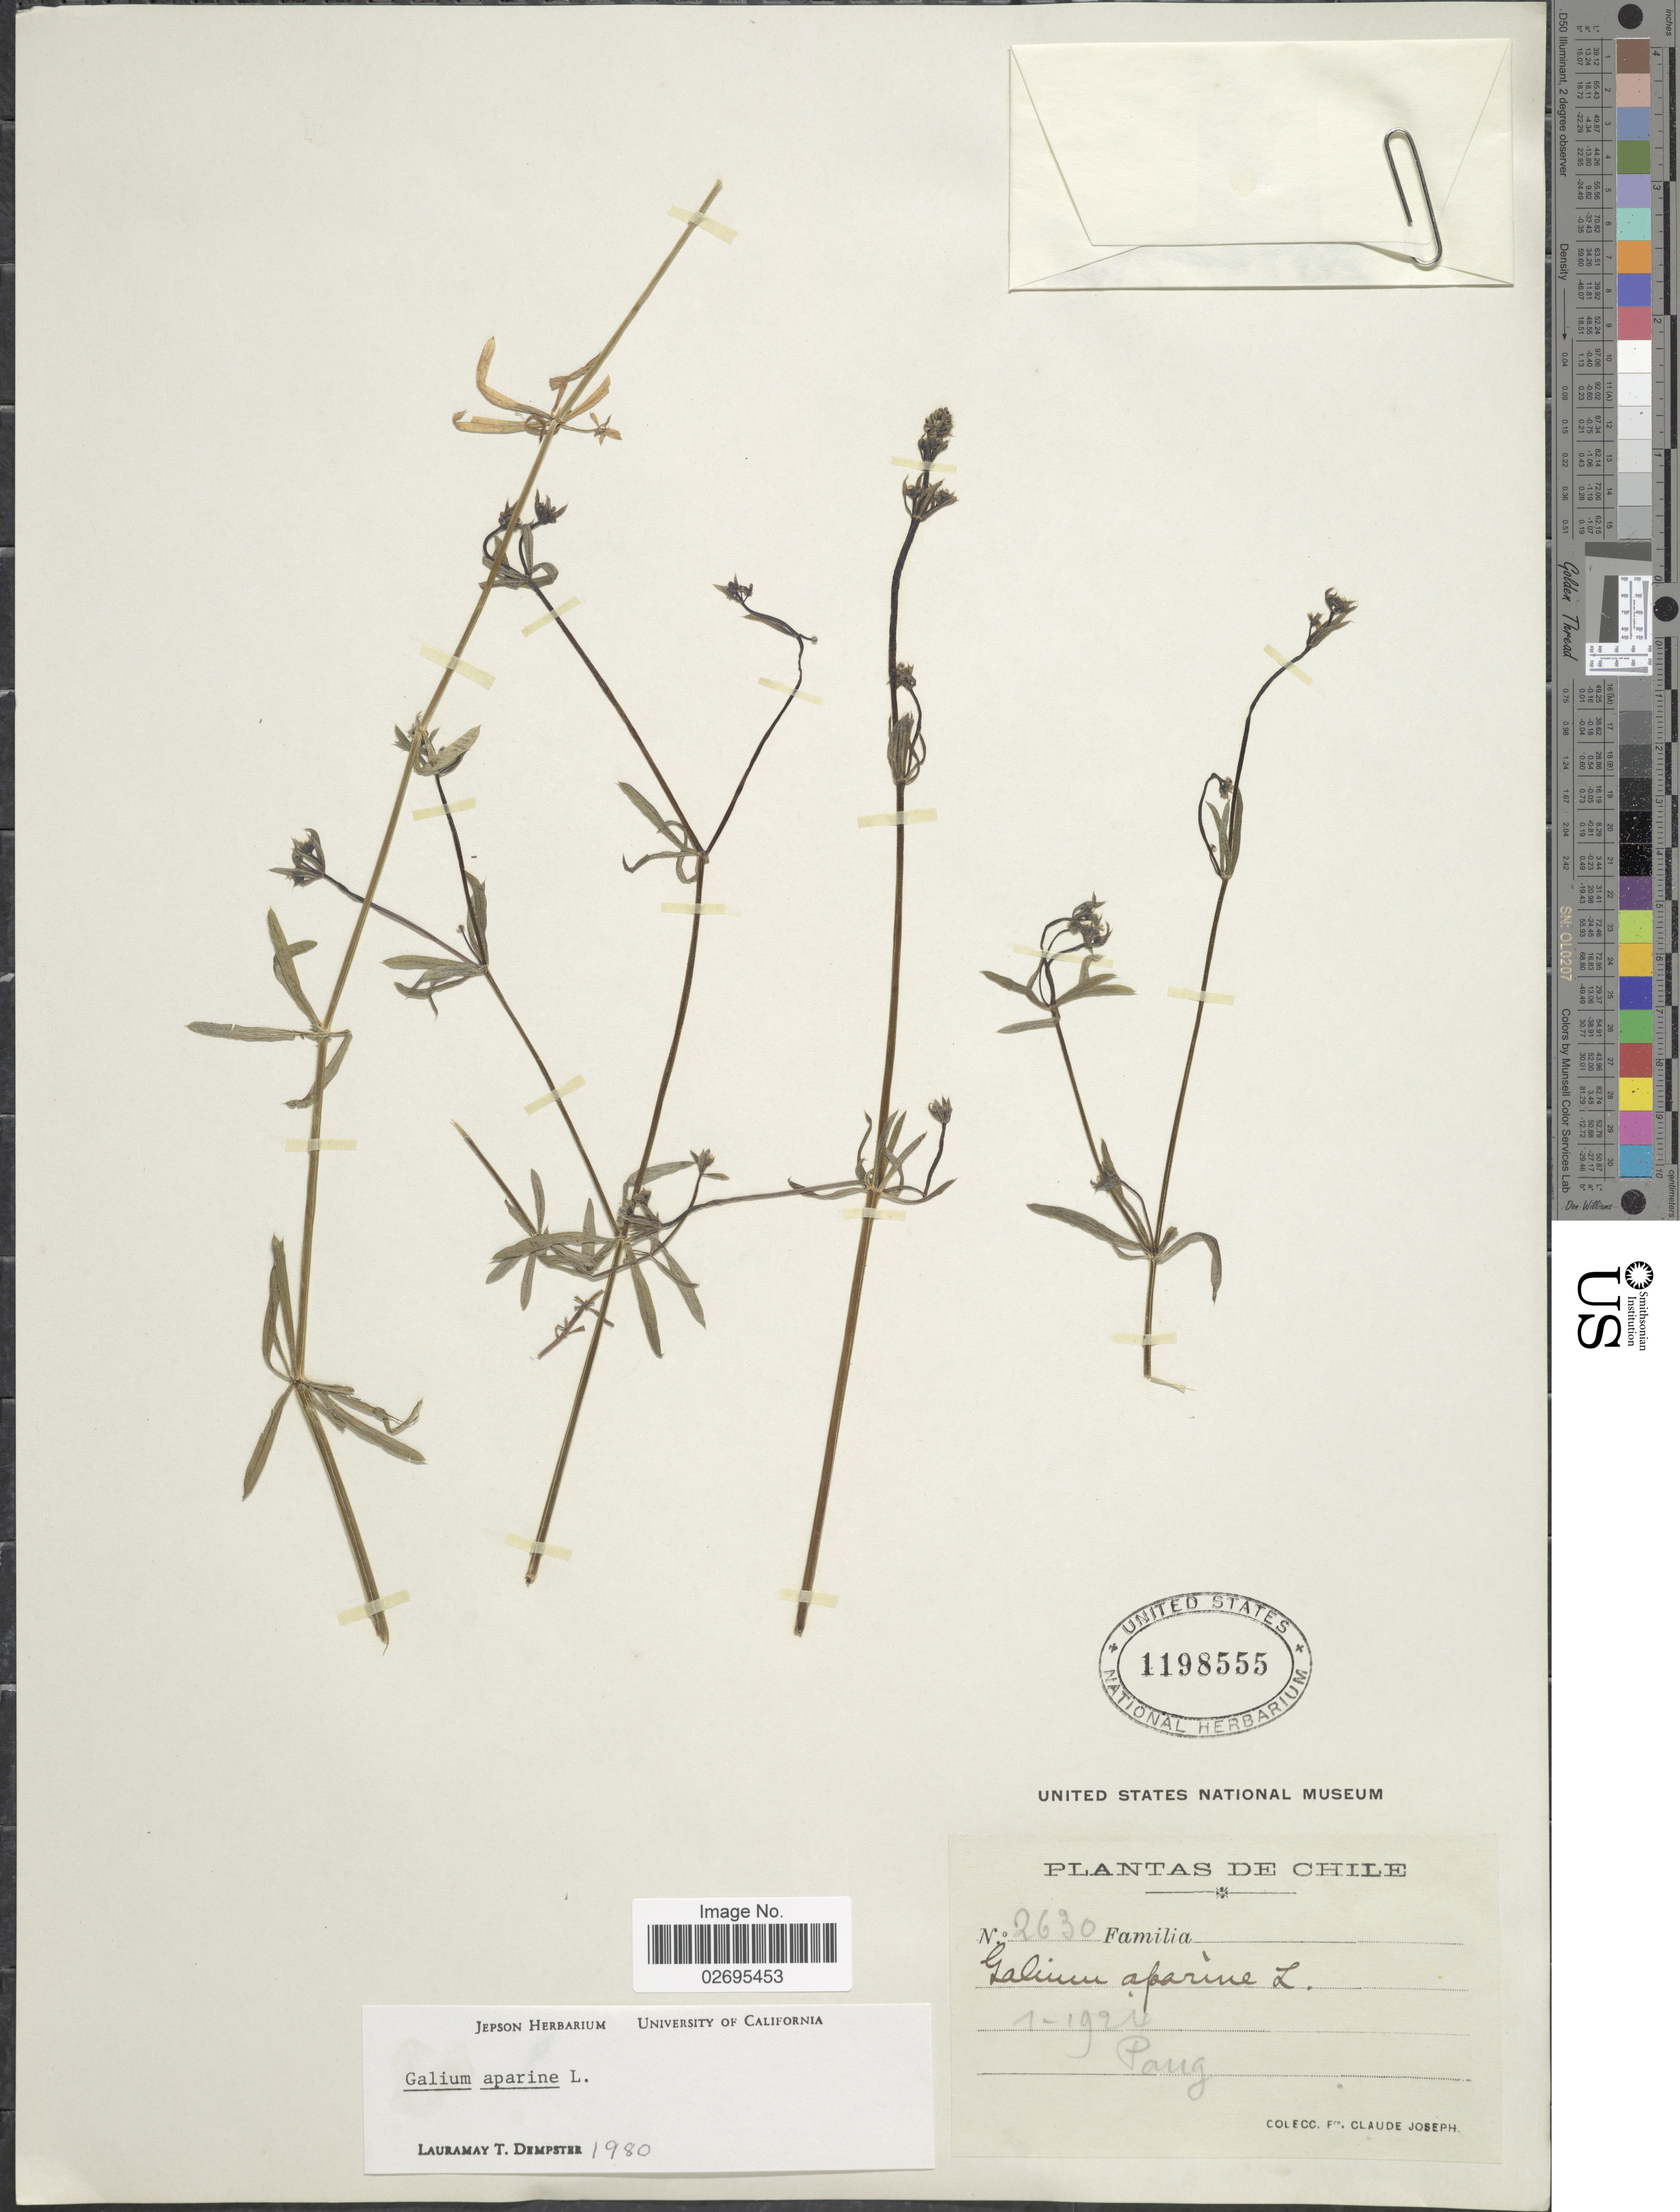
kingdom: Plantae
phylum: Tracheophyta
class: Magnoliopsida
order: Gentianales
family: Rubiaceae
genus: Galium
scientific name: Galium aparine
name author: L.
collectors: Bro. Claude-Joseph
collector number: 2630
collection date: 1924-01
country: Chile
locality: Pang.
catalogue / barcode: US 1198555